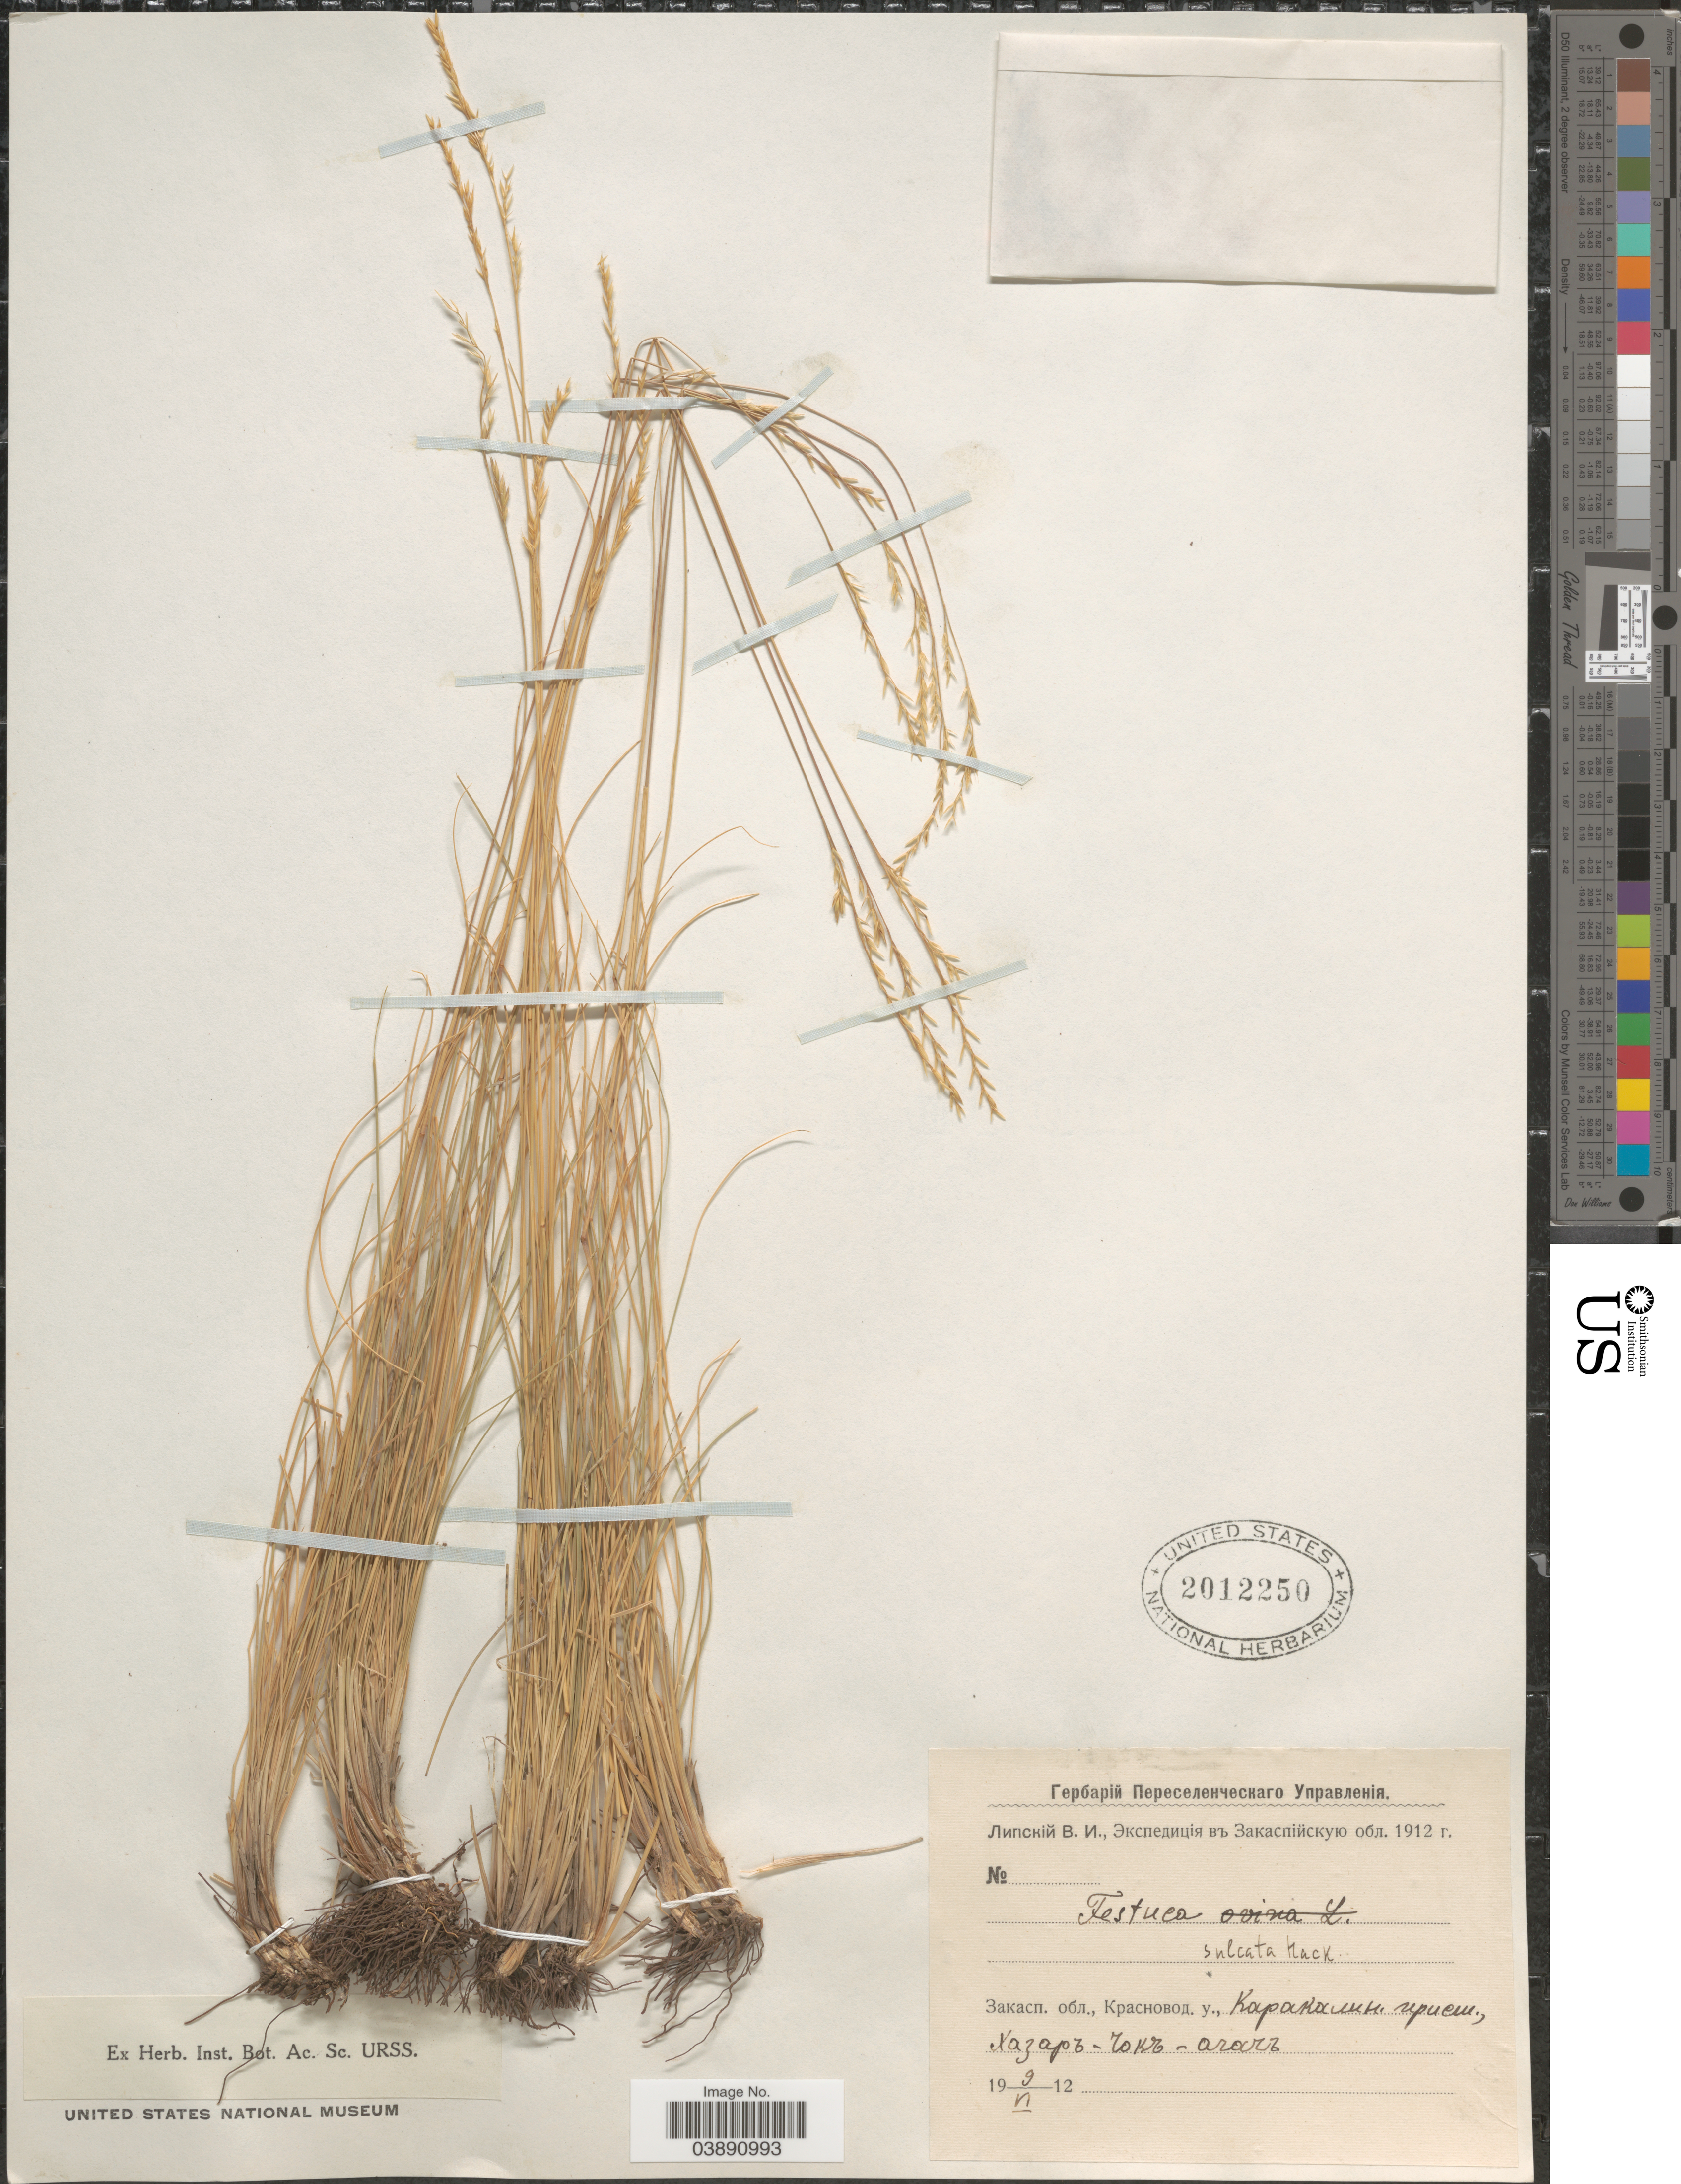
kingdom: Plantae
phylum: Tracheophyta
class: Liliopsida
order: Poales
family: Poaceae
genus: Festuca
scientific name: Festuca ovina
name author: L.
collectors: V. Lipskiy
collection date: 1912-06-09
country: Turkmenistan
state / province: Balkan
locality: Hazar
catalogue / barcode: US 2012250